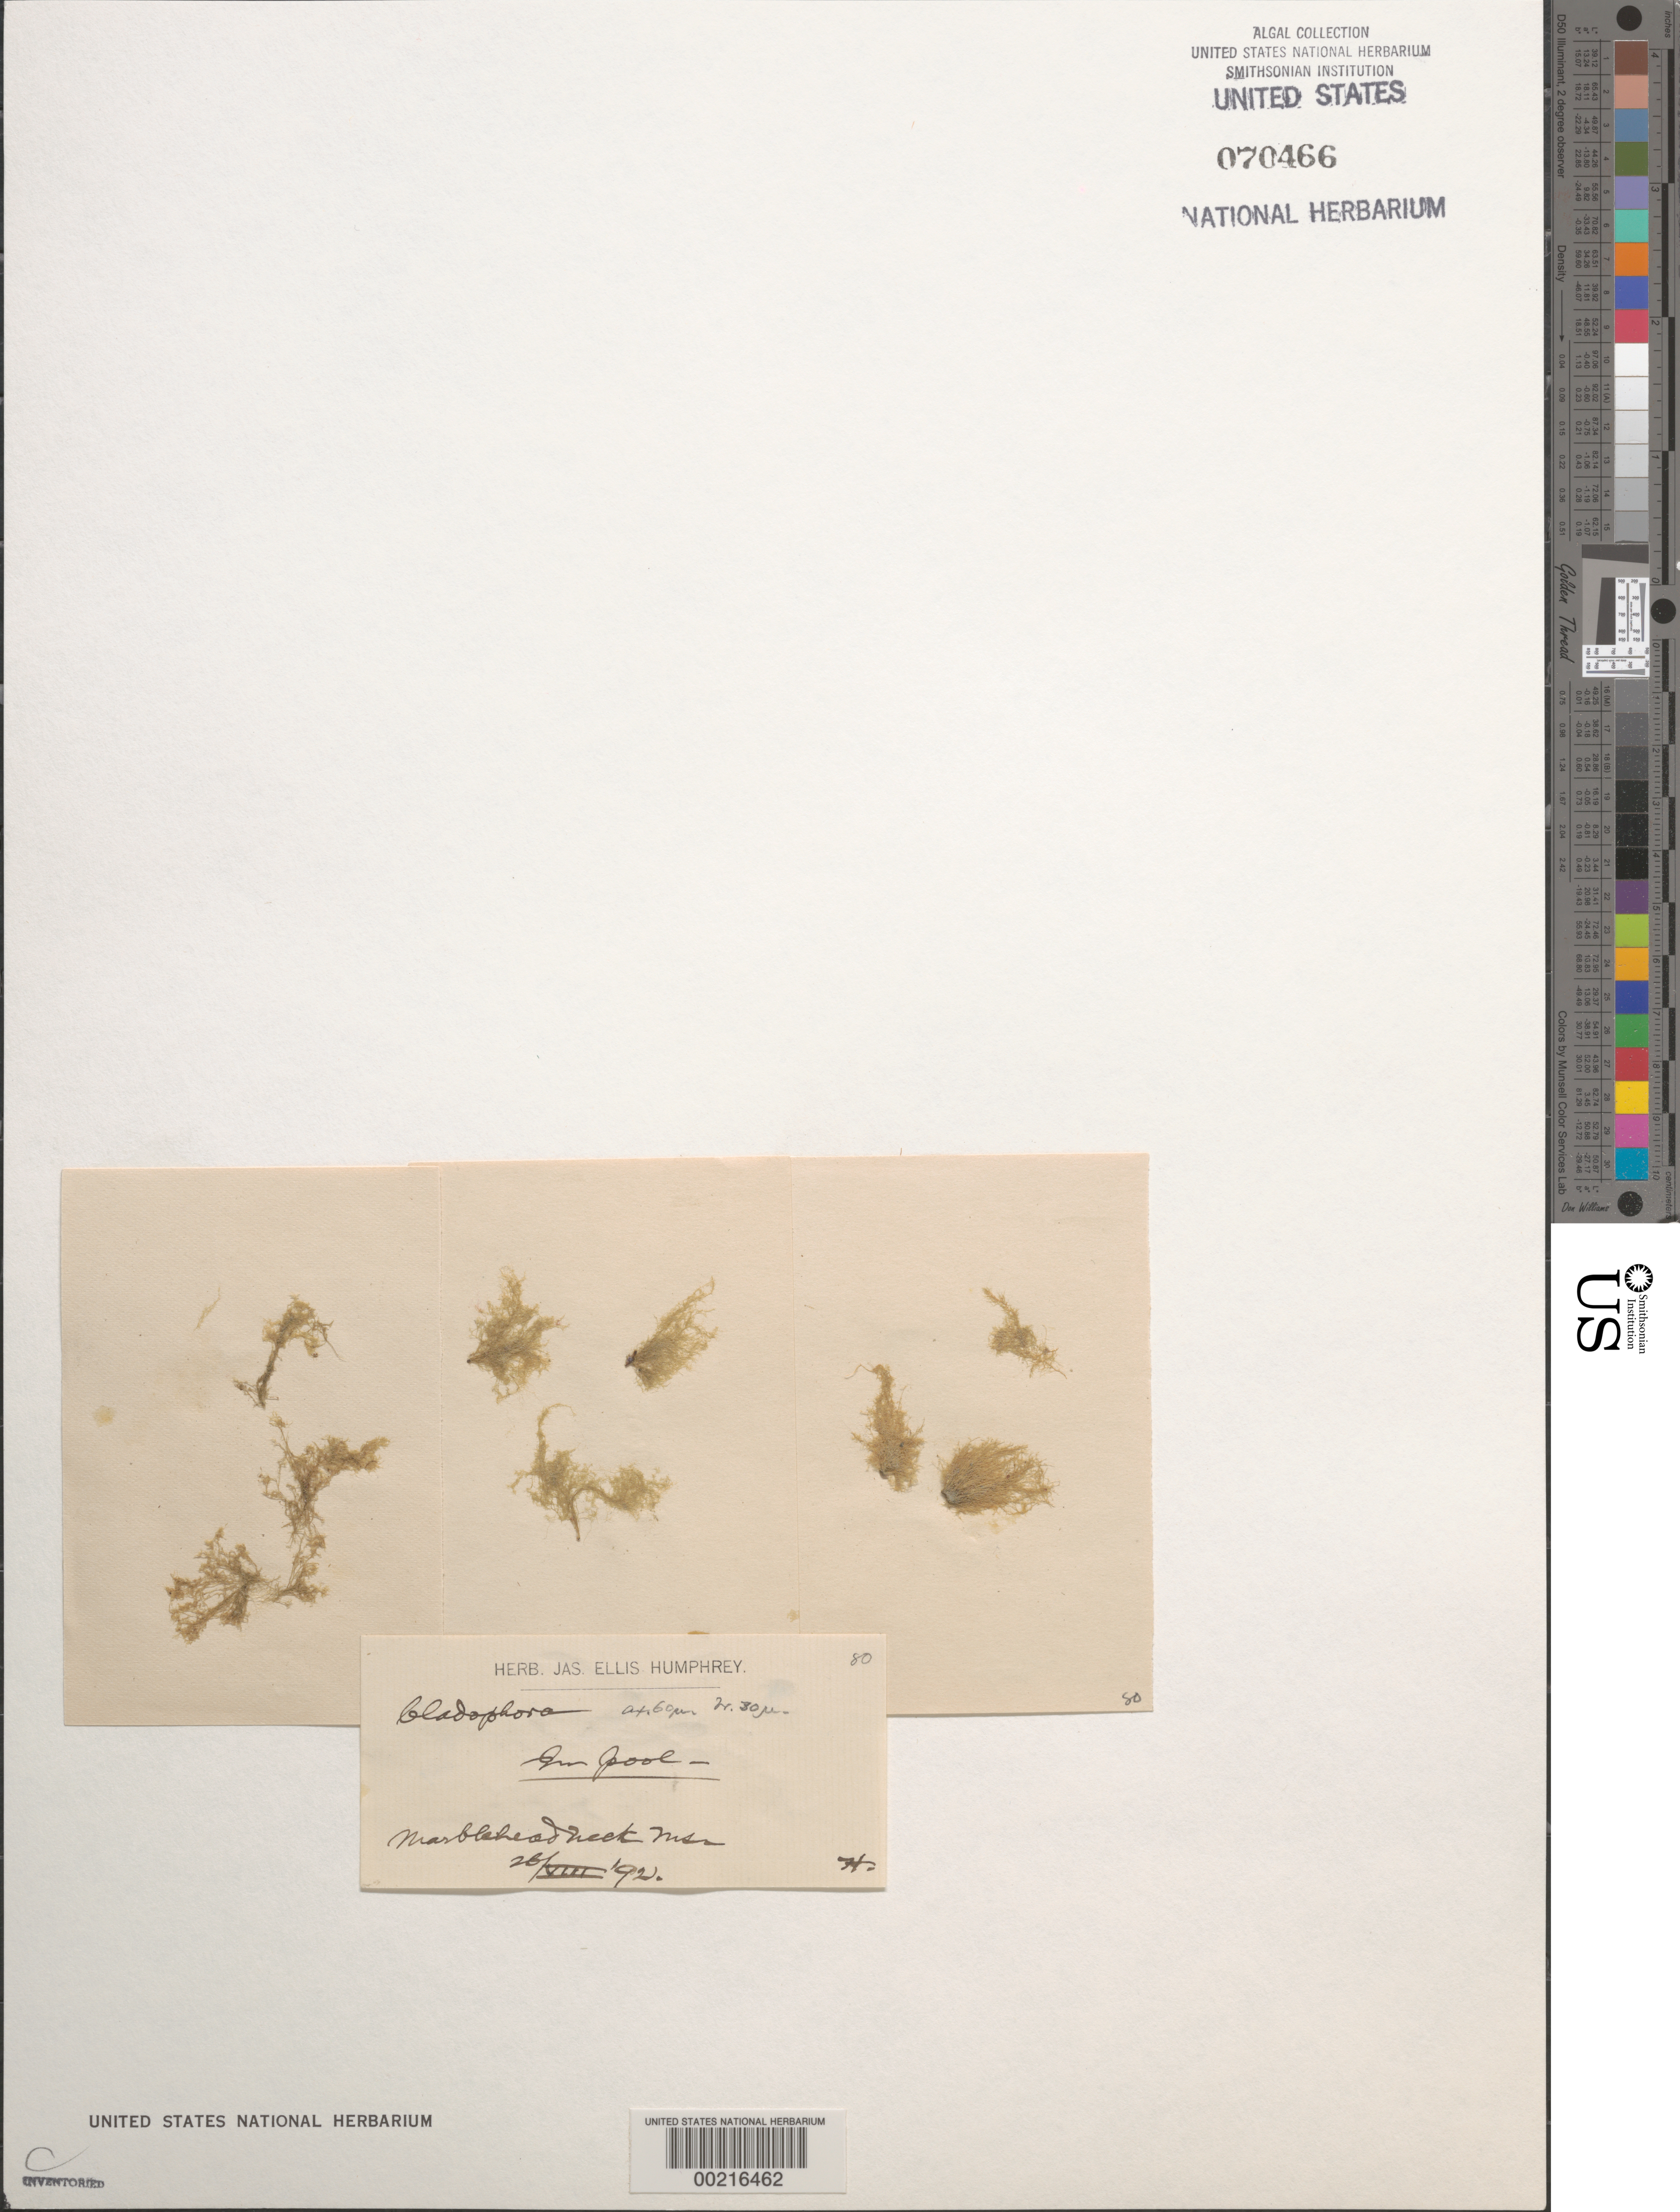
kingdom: Plantae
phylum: Chlorophyta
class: Ulvophyceae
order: Cladophorales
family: Cladophoraceae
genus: Cladophora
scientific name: Cladophora sp.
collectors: J. Humphrey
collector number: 80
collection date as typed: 26 Aug 1892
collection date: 1892-08-26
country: United States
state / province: Massachusetts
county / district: Essex County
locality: Marblehead Neck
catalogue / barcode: US 70466